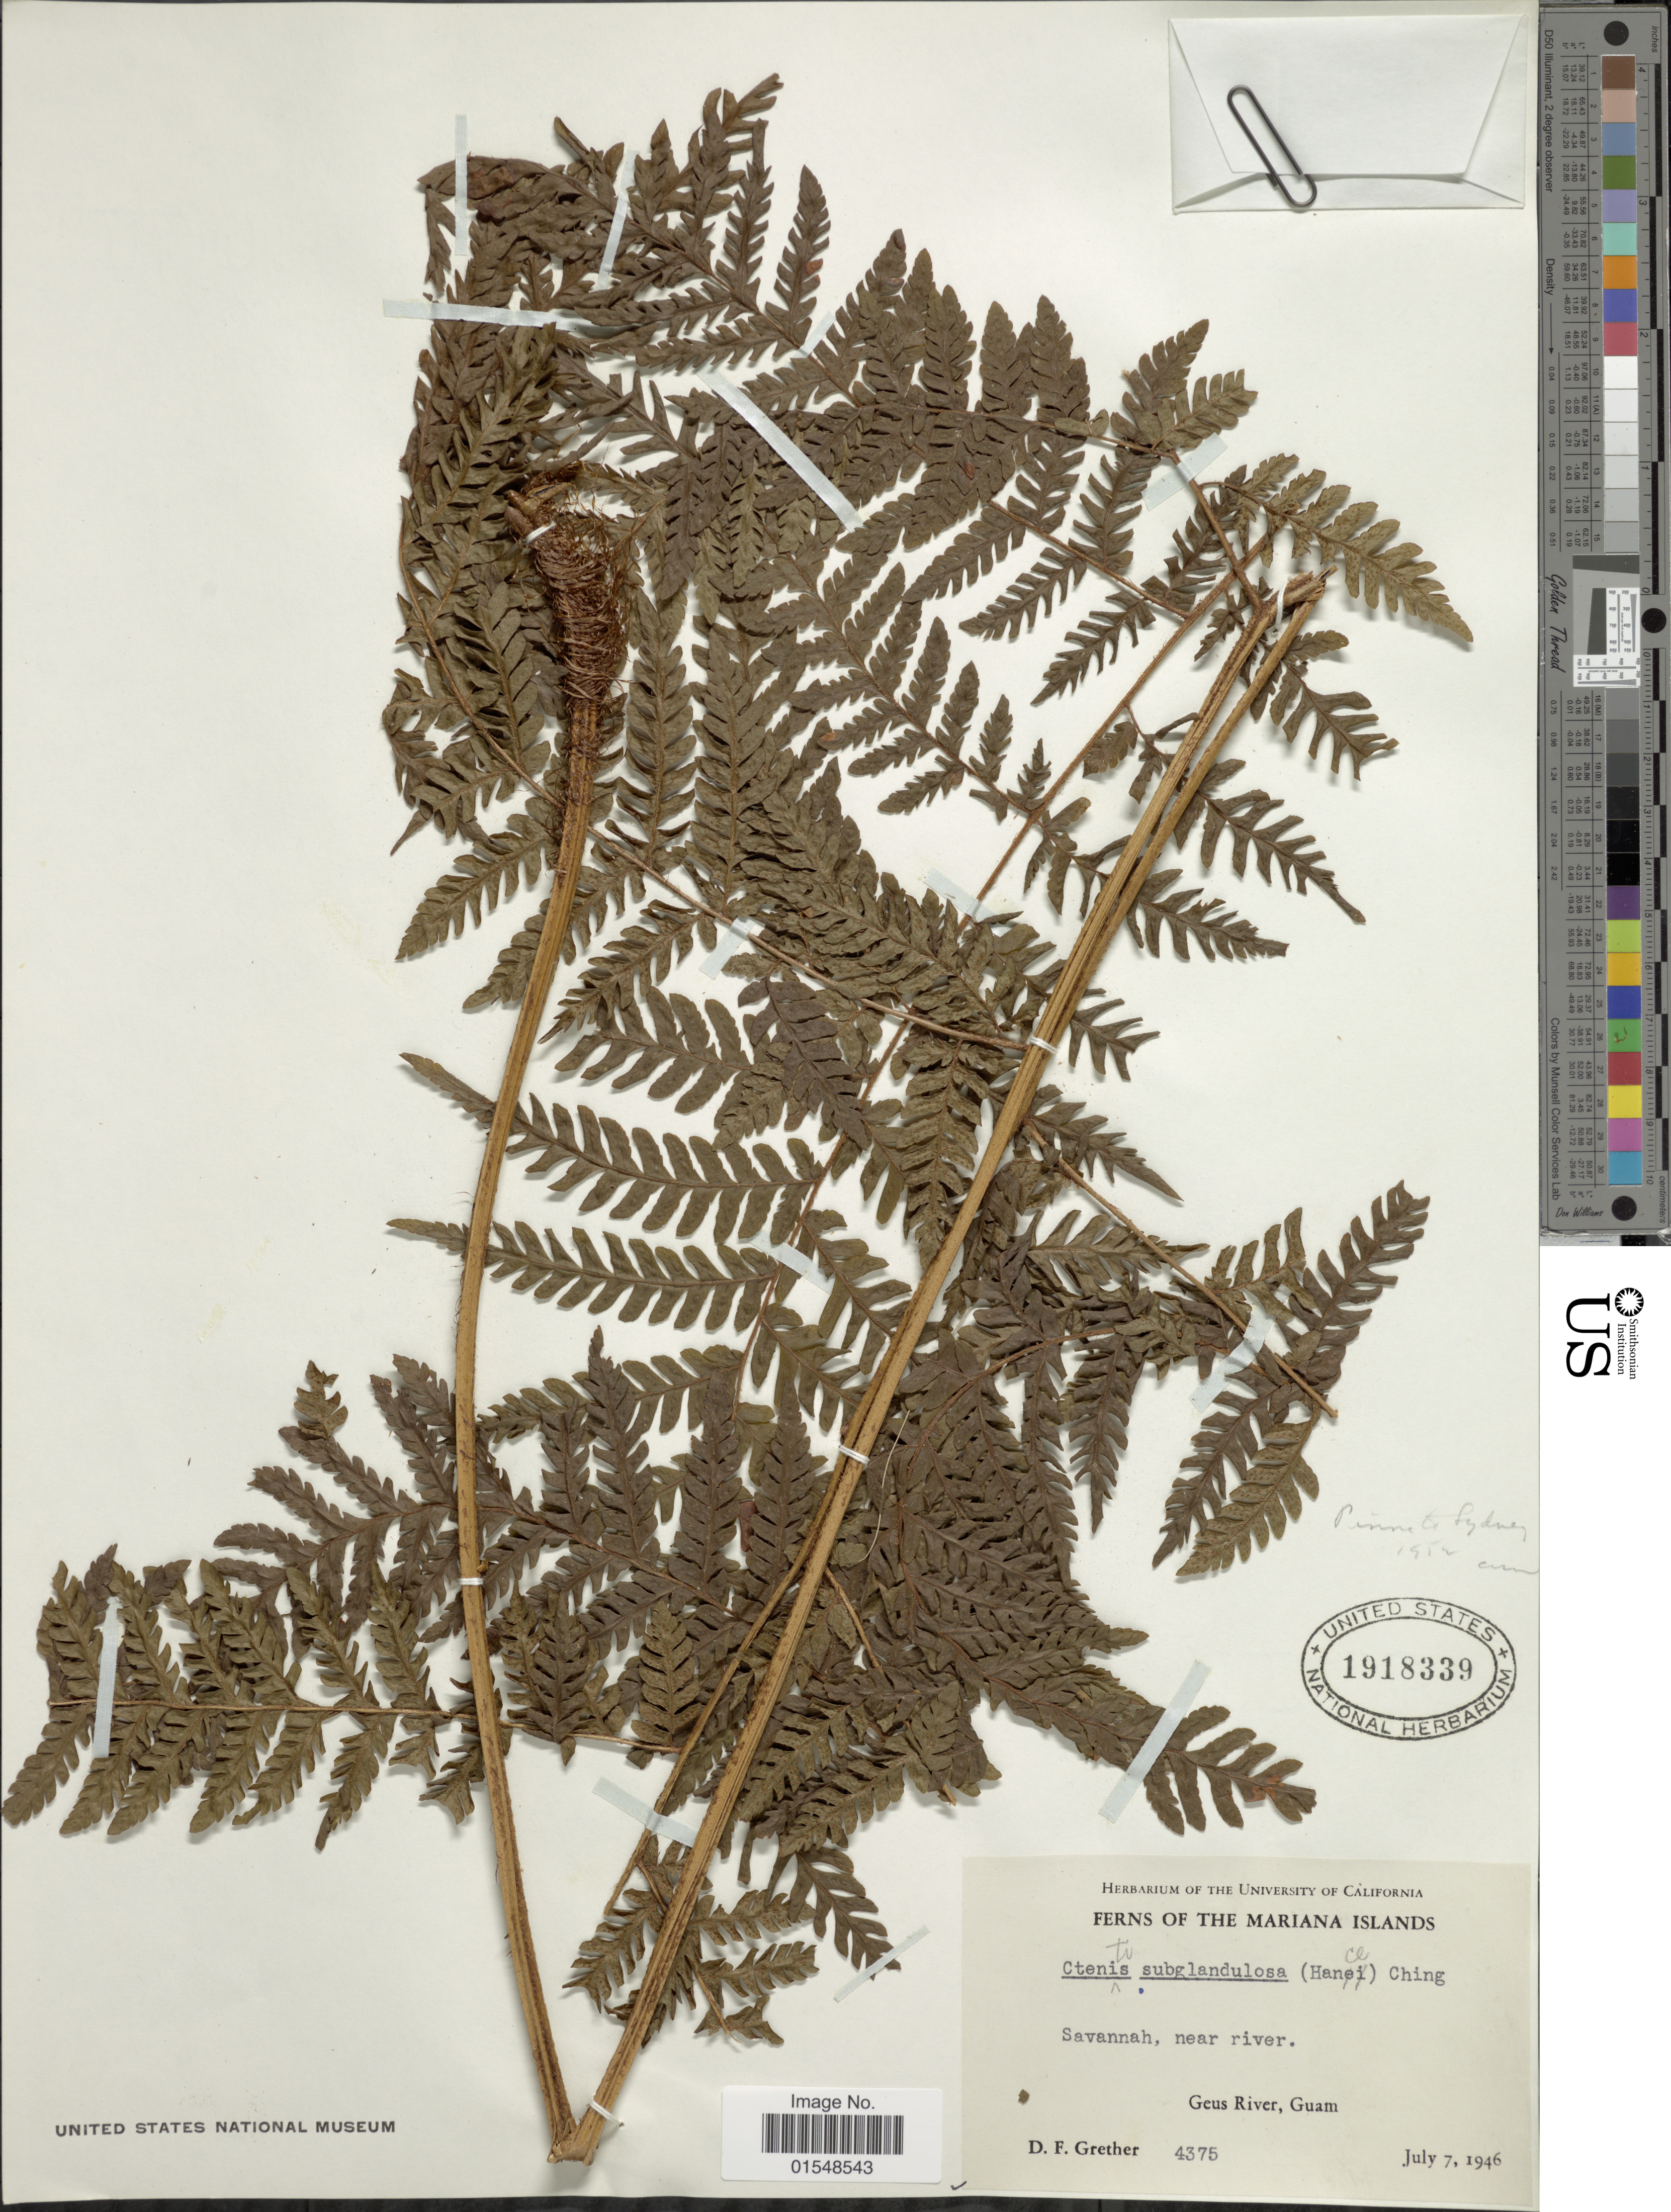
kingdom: Plantae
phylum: Tracheophyta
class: Polypodiopsida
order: Polypodiales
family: Dryopteridaceae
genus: Ctenitis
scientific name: Ctenitis subglandulosa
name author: (Hance) Ching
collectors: D. F. Grether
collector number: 4375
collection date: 1946-07-07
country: Guam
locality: Mariana Islands, Savannah, near river, Geus River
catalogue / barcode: US 1918339